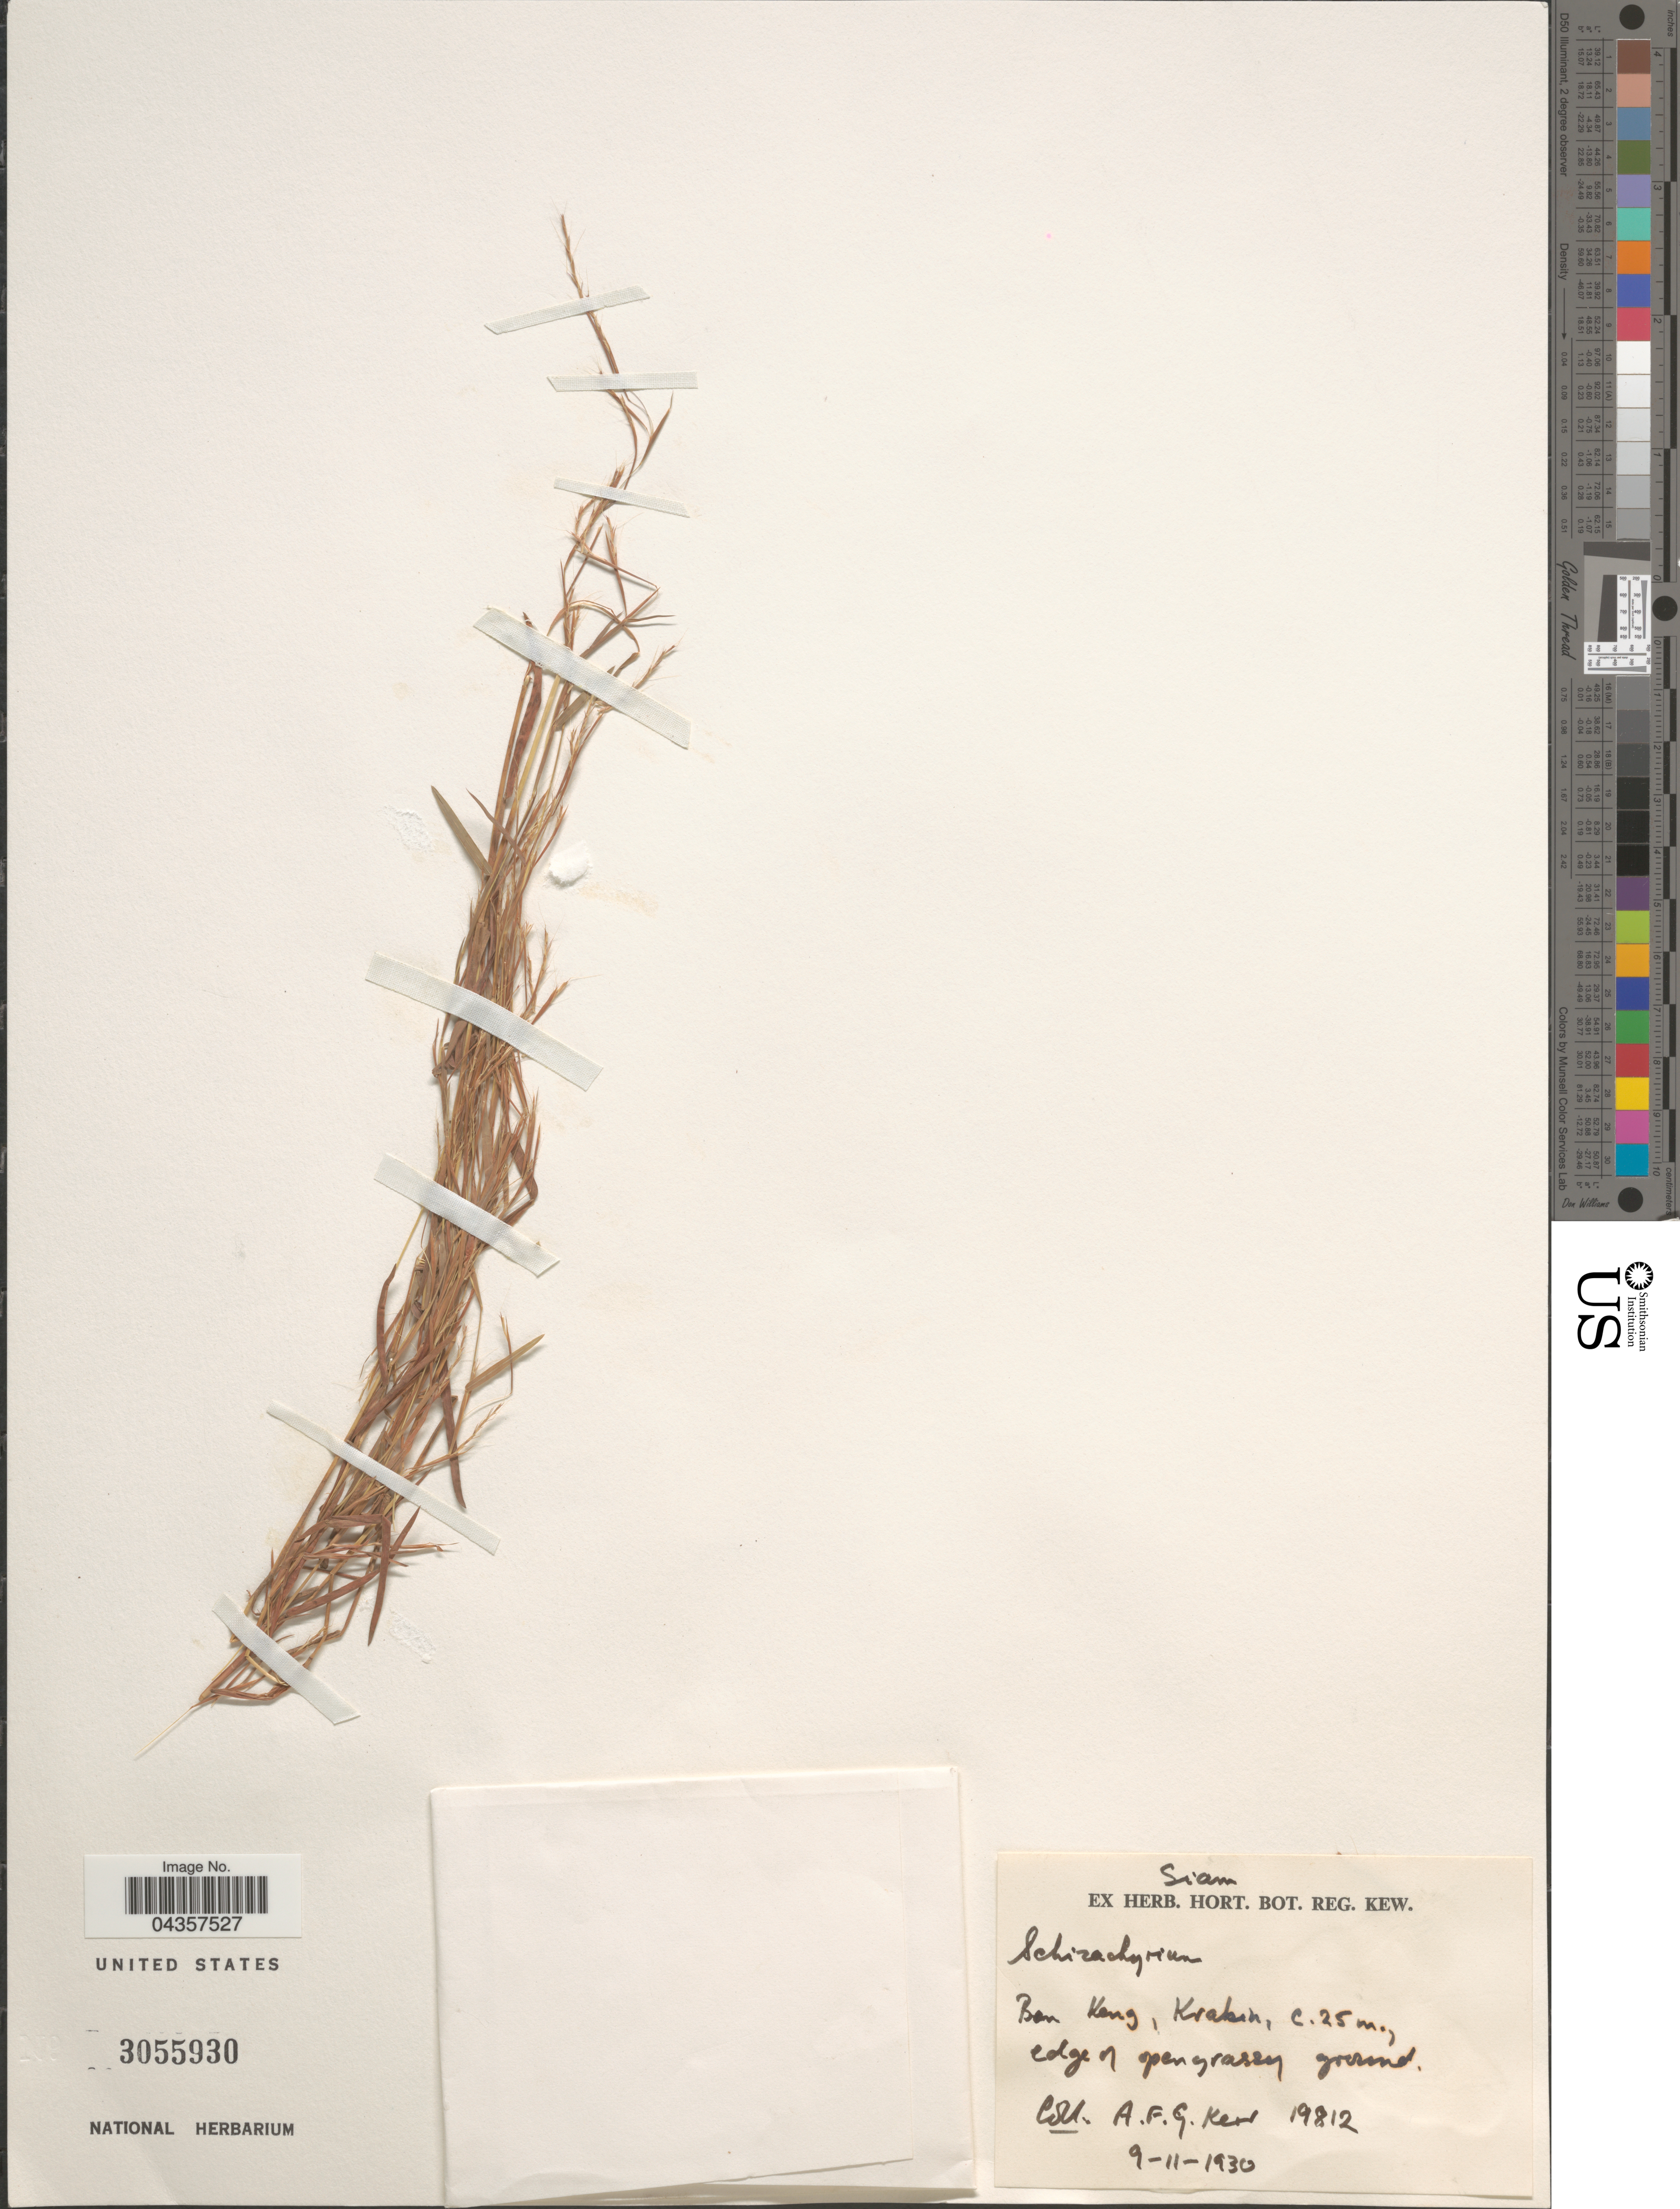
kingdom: Plantae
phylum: Tracheophyta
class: Liliopsida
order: Poales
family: Poaceae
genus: Schizachyrium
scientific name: Schizachyrium sp.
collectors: A. F. G. Kerr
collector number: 19812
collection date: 1930-11-09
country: Thailand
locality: Siam. Bon Keng, Krakin.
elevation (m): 25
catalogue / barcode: US 3055930